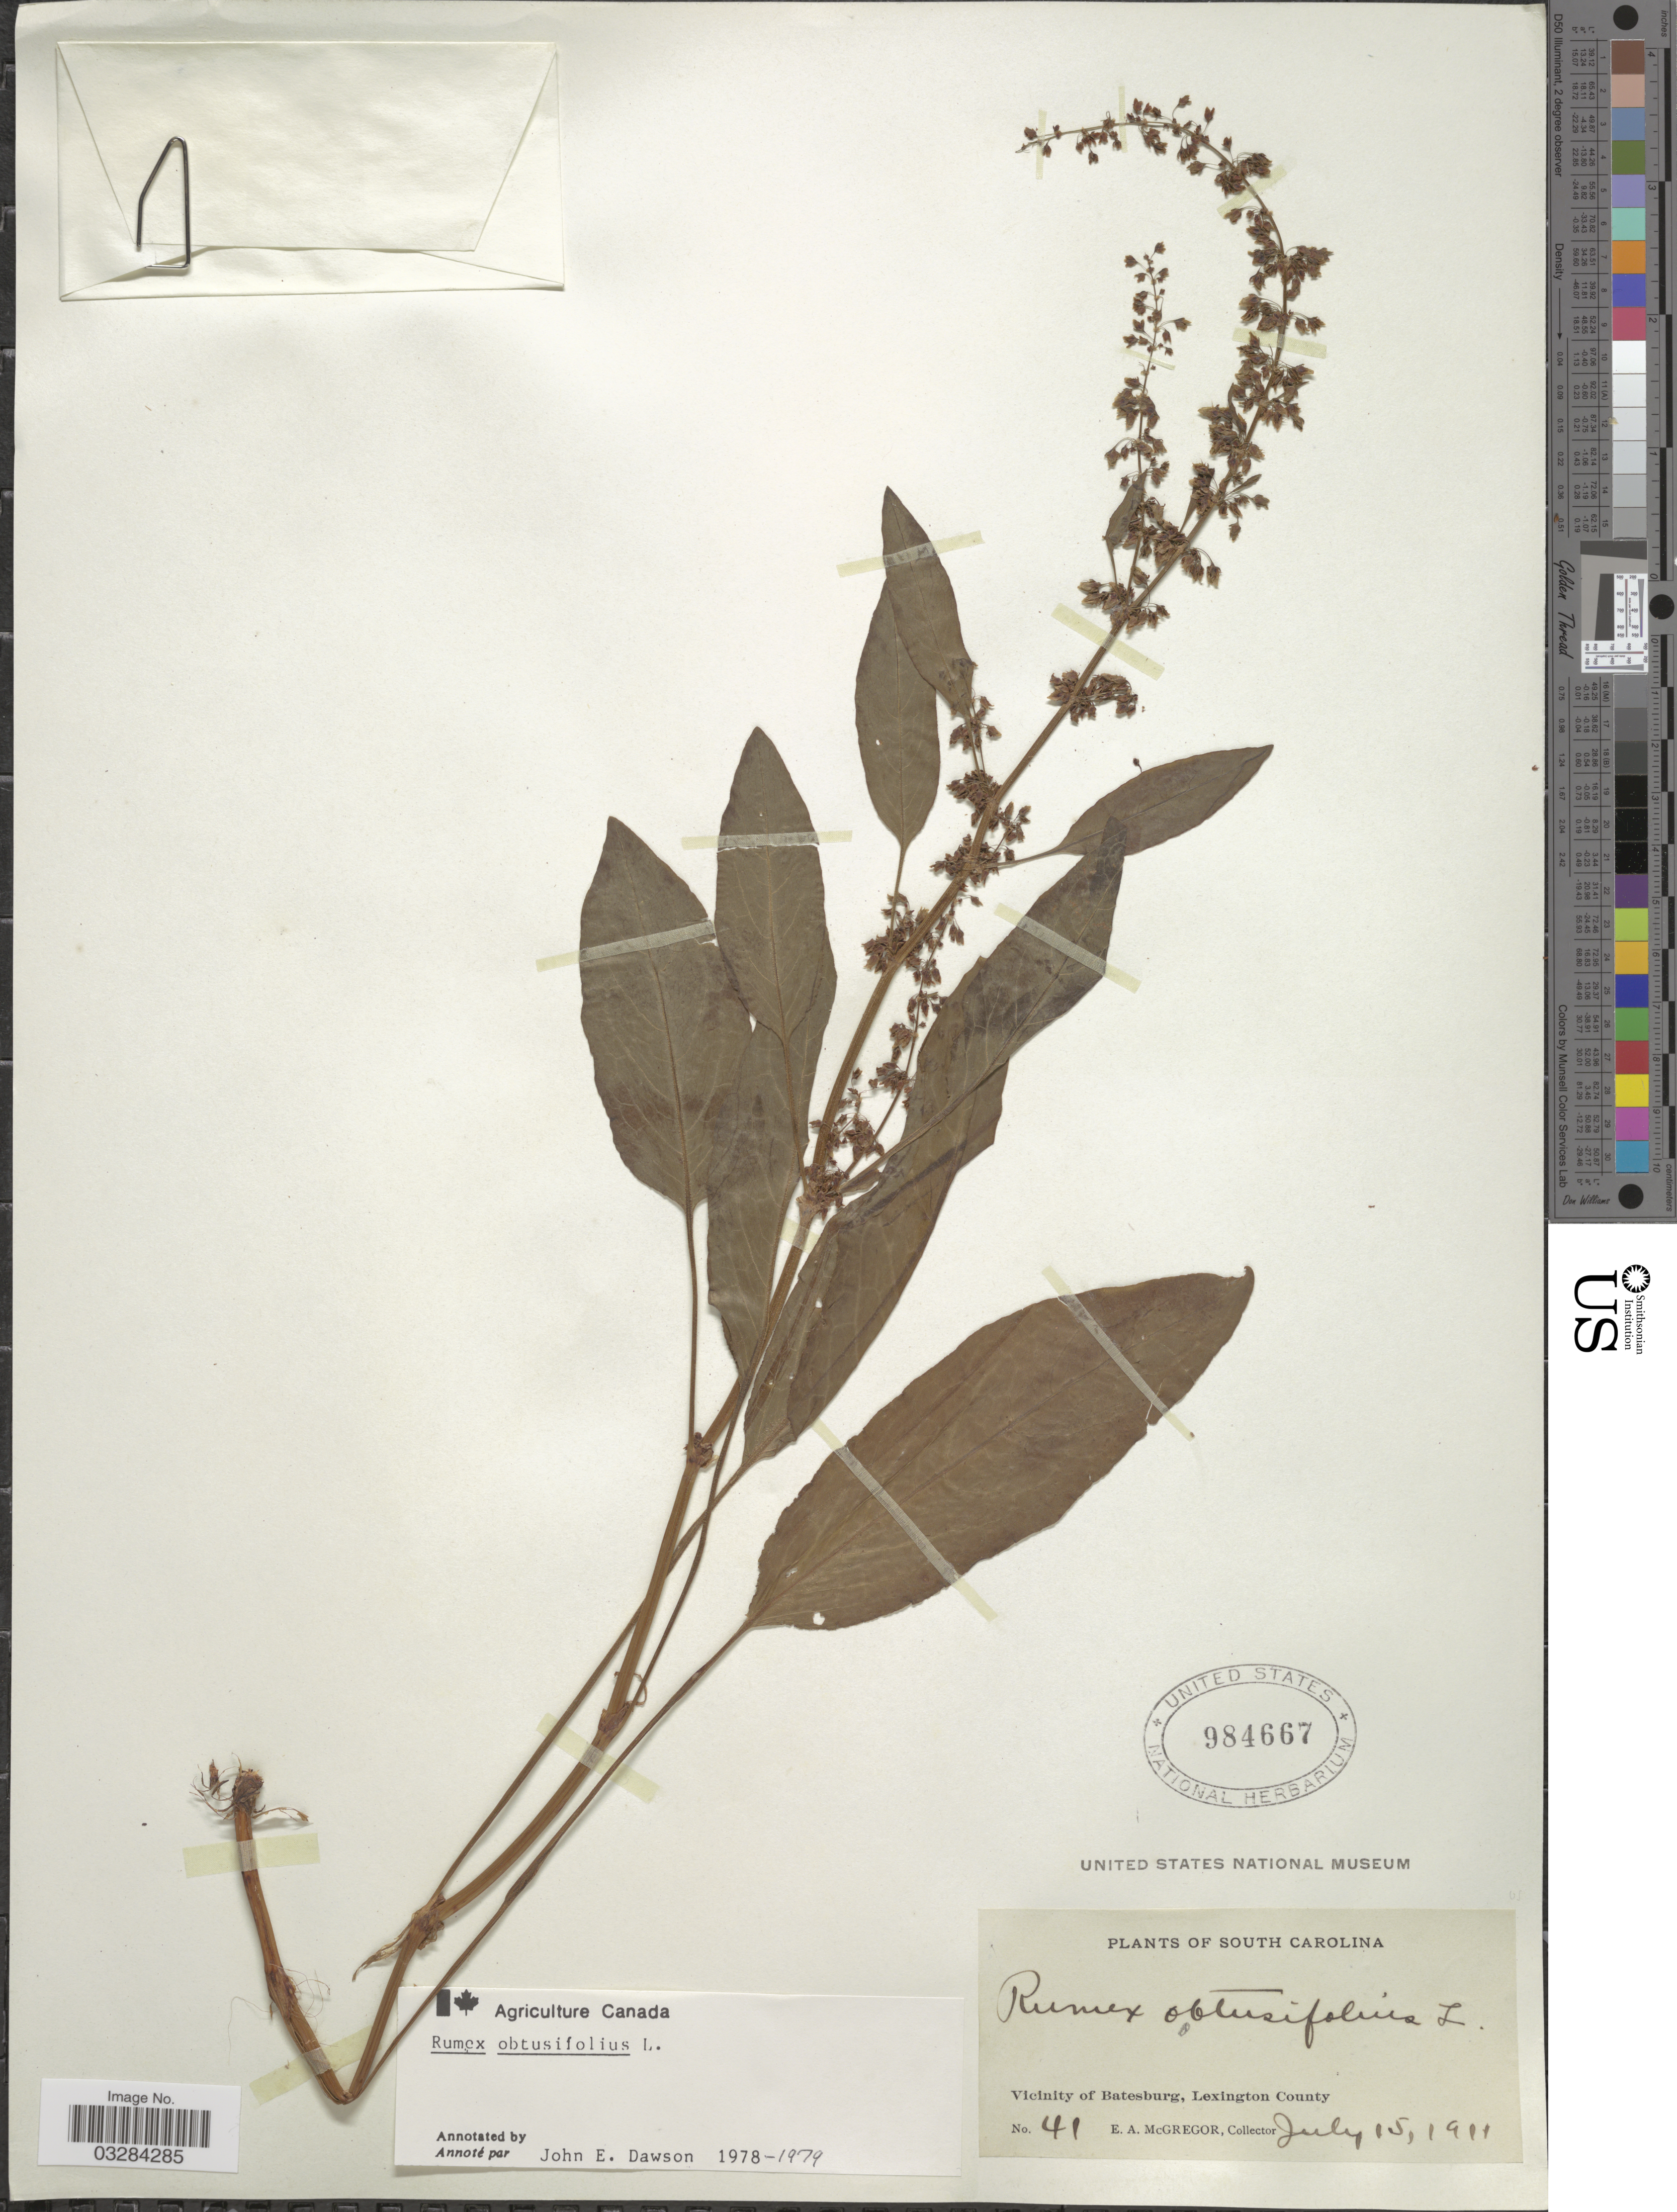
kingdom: Plantae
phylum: Tracheophyta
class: Magnoliopsida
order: Caryophyllales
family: Polygonaceae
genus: Rumex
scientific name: Rumex obtusifolius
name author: L.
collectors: E. A. McGregor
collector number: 41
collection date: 1911-07-15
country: United States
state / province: South Carolina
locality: Vicinity of Batesburg, Lexington County.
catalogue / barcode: US 984667